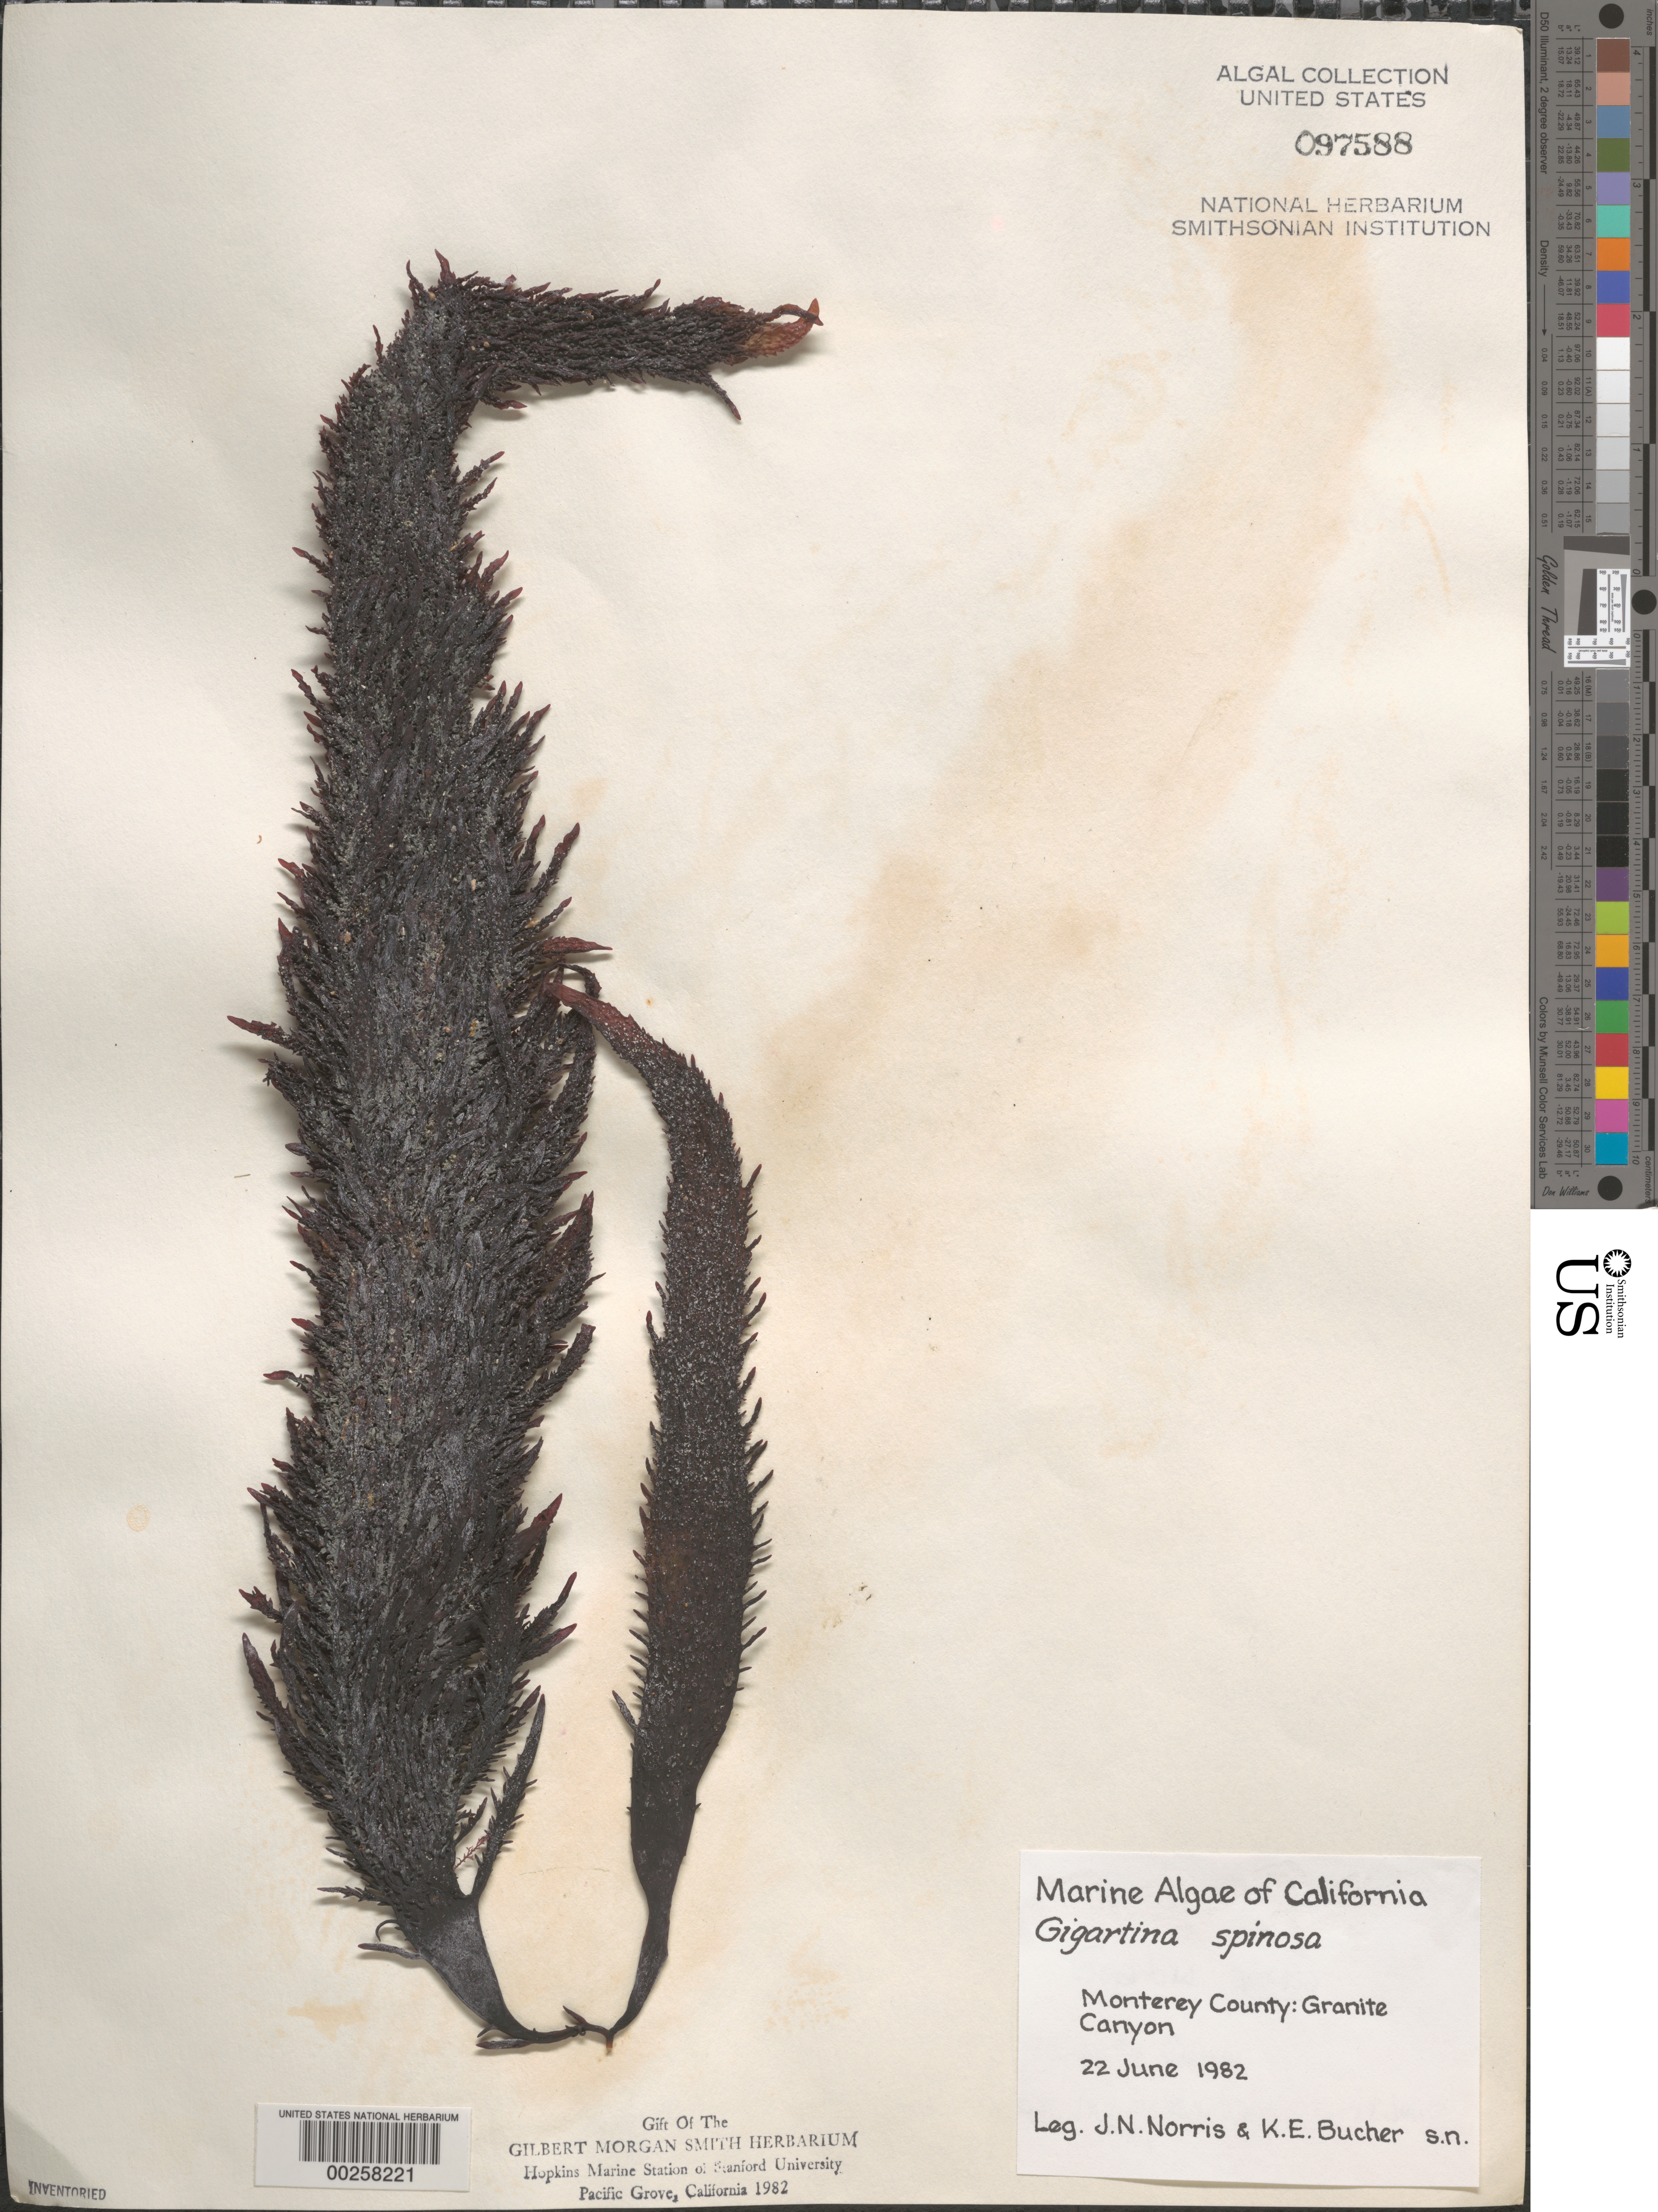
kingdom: Plantae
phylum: Rhodophyta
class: Florideophyceae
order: Gigartinales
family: Gigartinaceae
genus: Chondracanthus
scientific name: Chondracanthus spinosus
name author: (Kütz.) Guiry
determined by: Algae name updating Project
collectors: J. N. Norris & K. E. Bucher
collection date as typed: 22 Jun 1982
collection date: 1982-06-22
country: United States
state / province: California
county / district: Monterey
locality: Granite Canyon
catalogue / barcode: US 97588